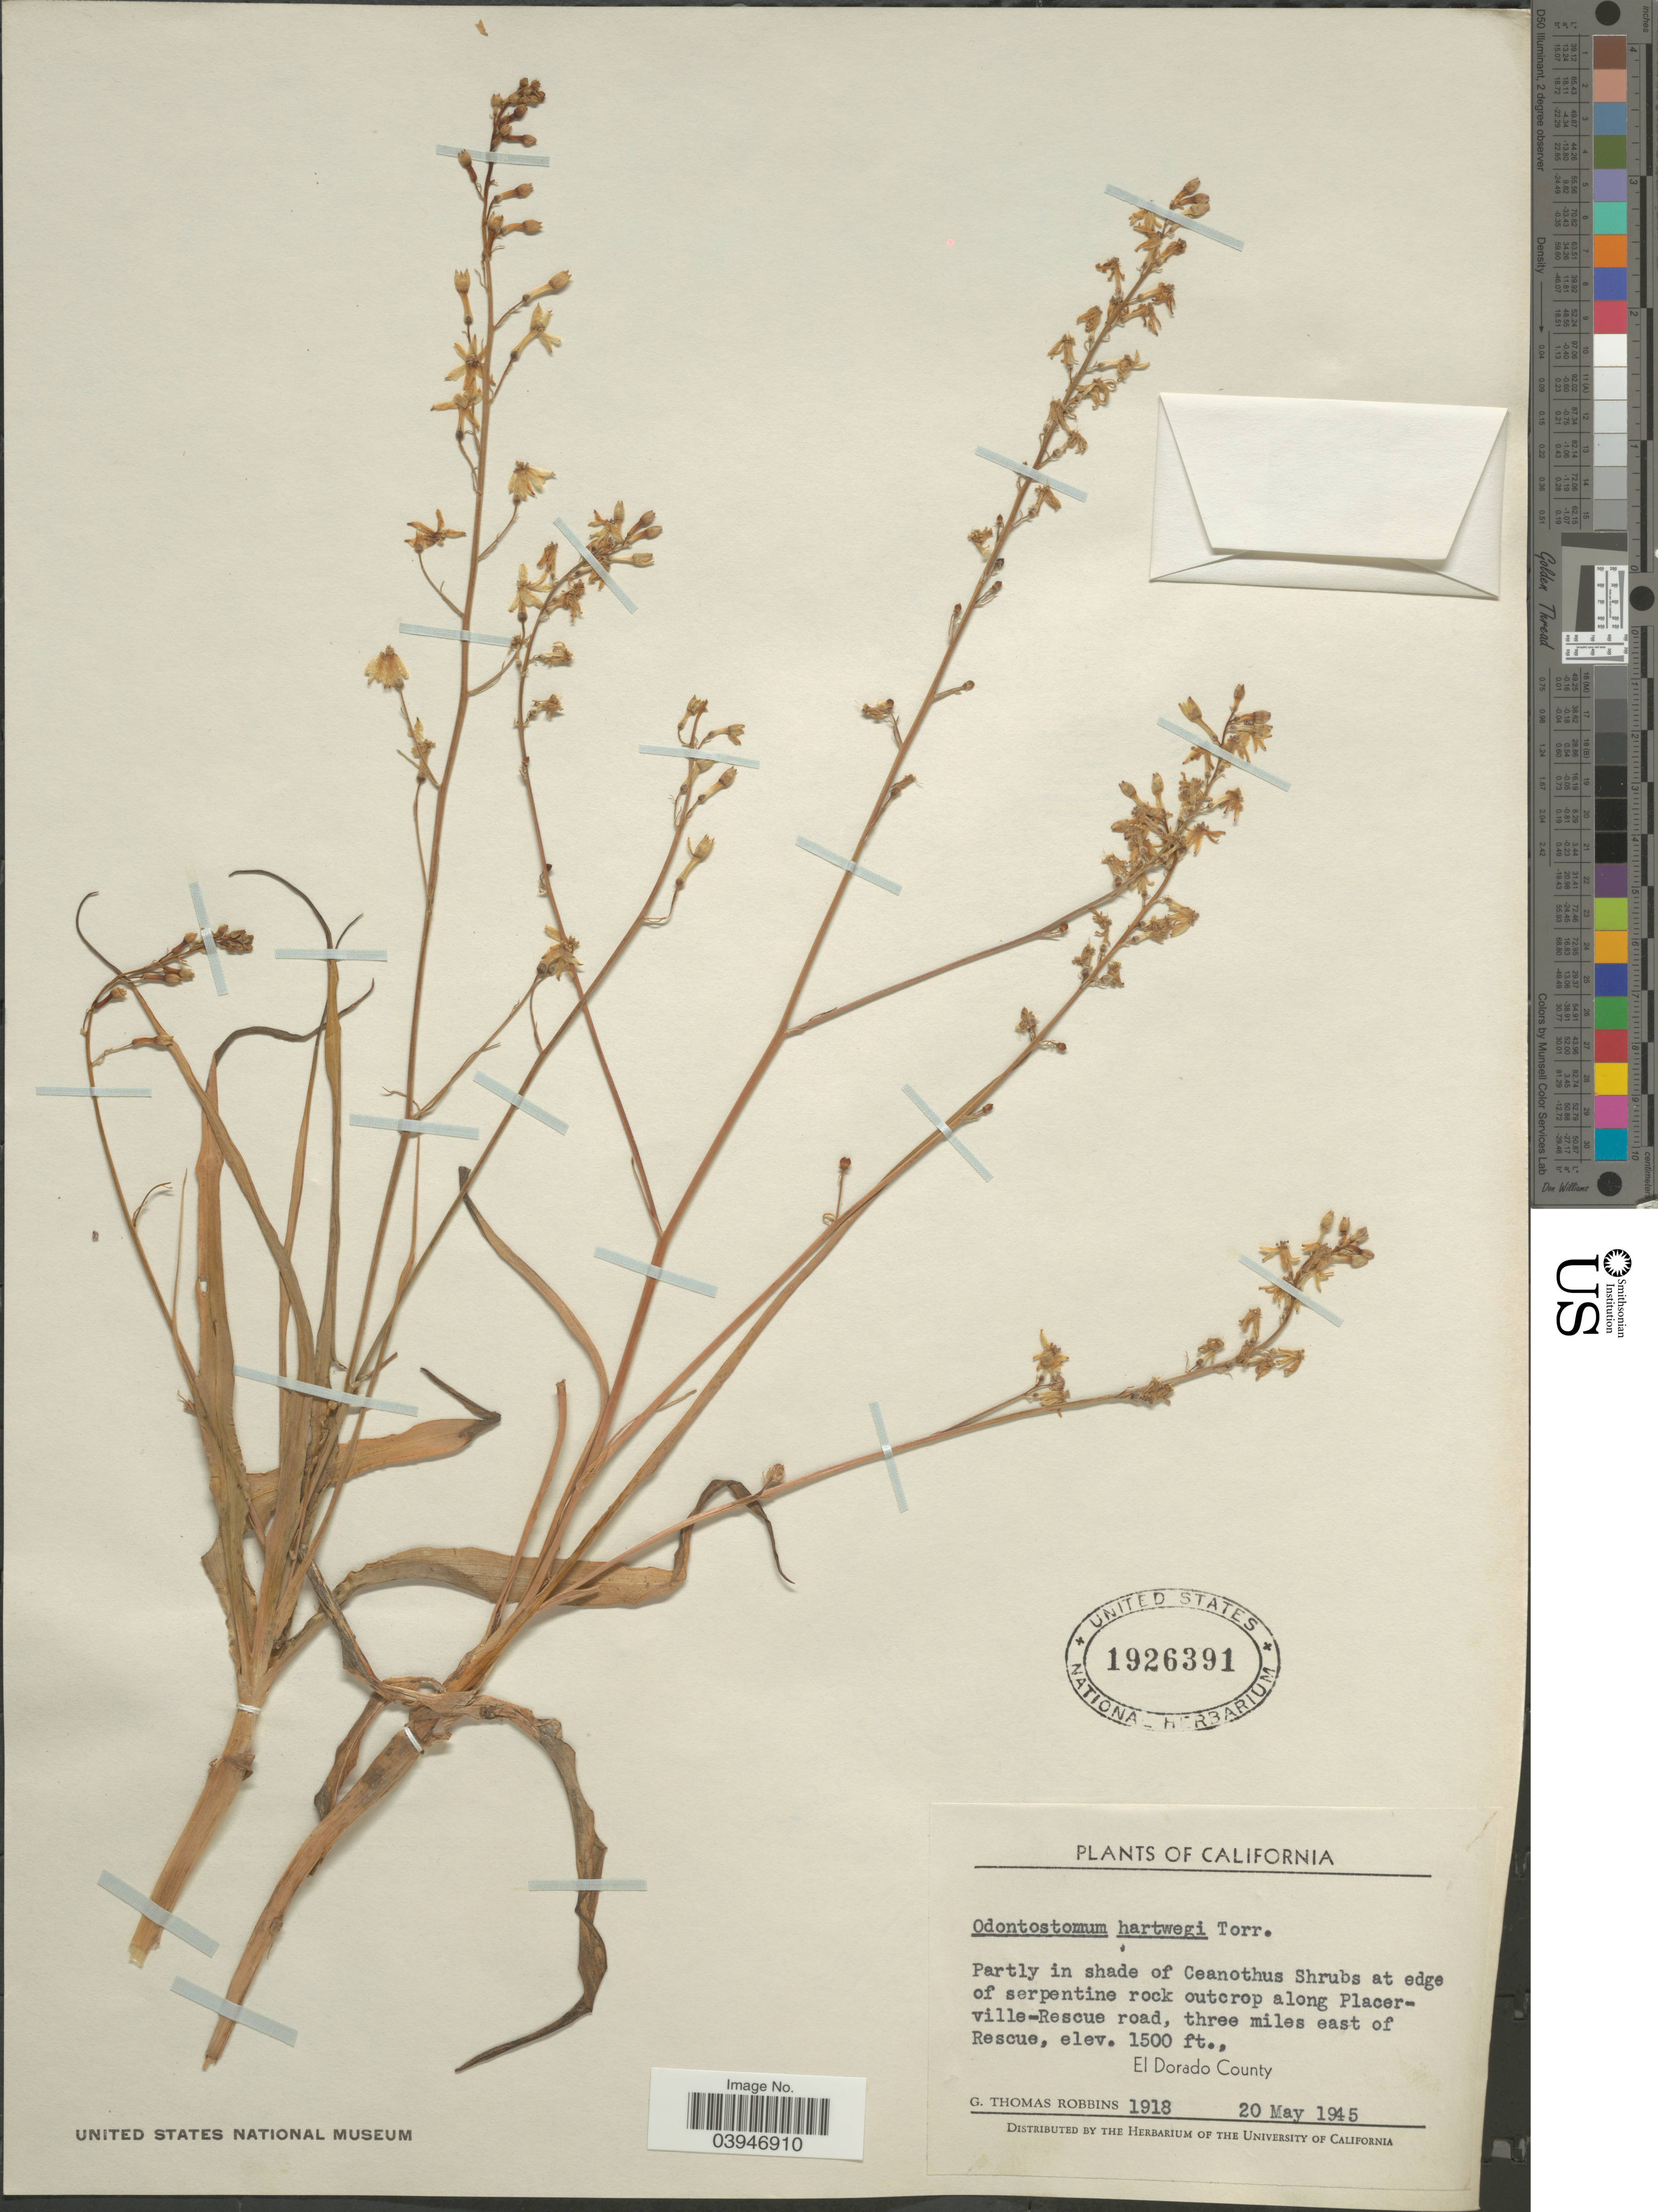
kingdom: Plantae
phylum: Tracheophyta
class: Liliopsida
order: Asparagales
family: Tecophilaeaceae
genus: Odontostomum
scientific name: Odontostomum hartwegii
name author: Torr.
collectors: G. T. Robbins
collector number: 1918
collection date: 1945-05-20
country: United States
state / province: California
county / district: El Dorado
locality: Along Placerville-Rescue road, three miles east of Rescue. El Dorado County.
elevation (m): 457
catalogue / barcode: US 1926391